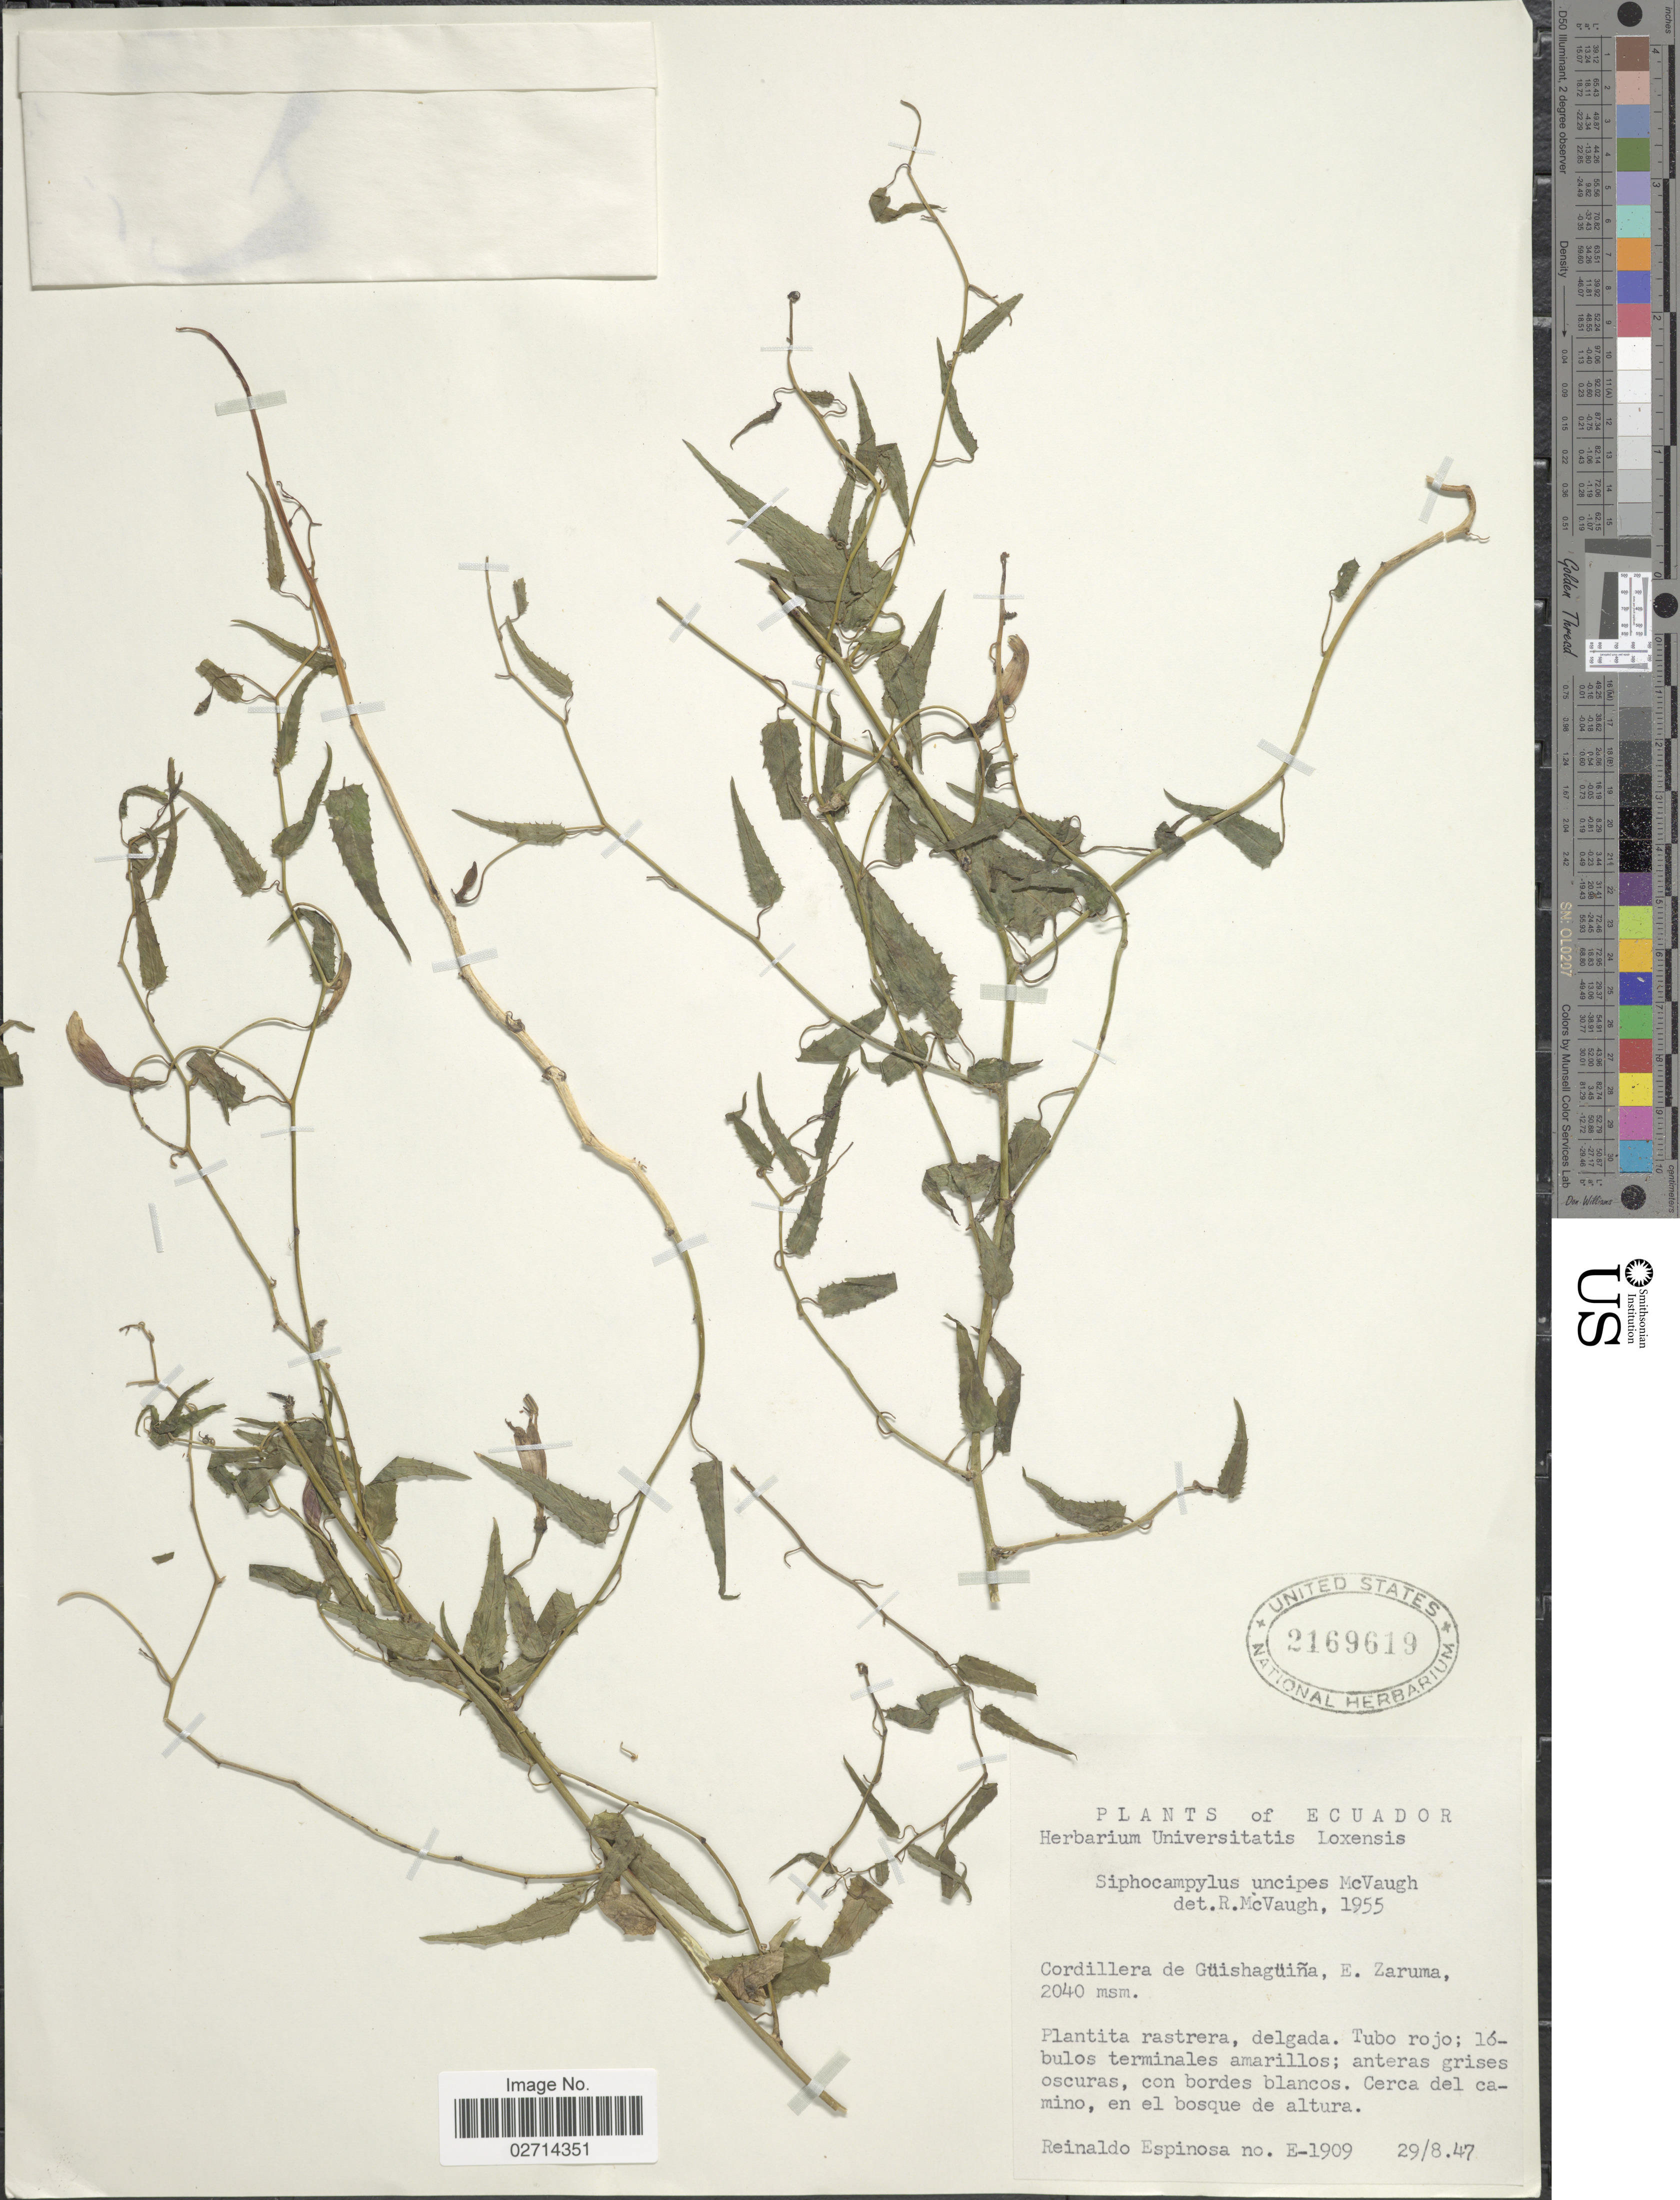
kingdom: Plantae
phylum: Tracheophyta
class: Magnoliopsida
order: Asterales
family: Campanulaceae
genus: Siphocampylus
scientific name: Siphocampylus uncipes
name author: McVaugh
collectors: R. Espinosa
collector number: E-1909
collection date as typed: Transcribed d/m/y: 29/8/47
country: Ecuador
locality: Cordillera de Guishaguina, Plantita rastrera, delgado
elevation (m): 2040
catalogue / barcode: US 2169619